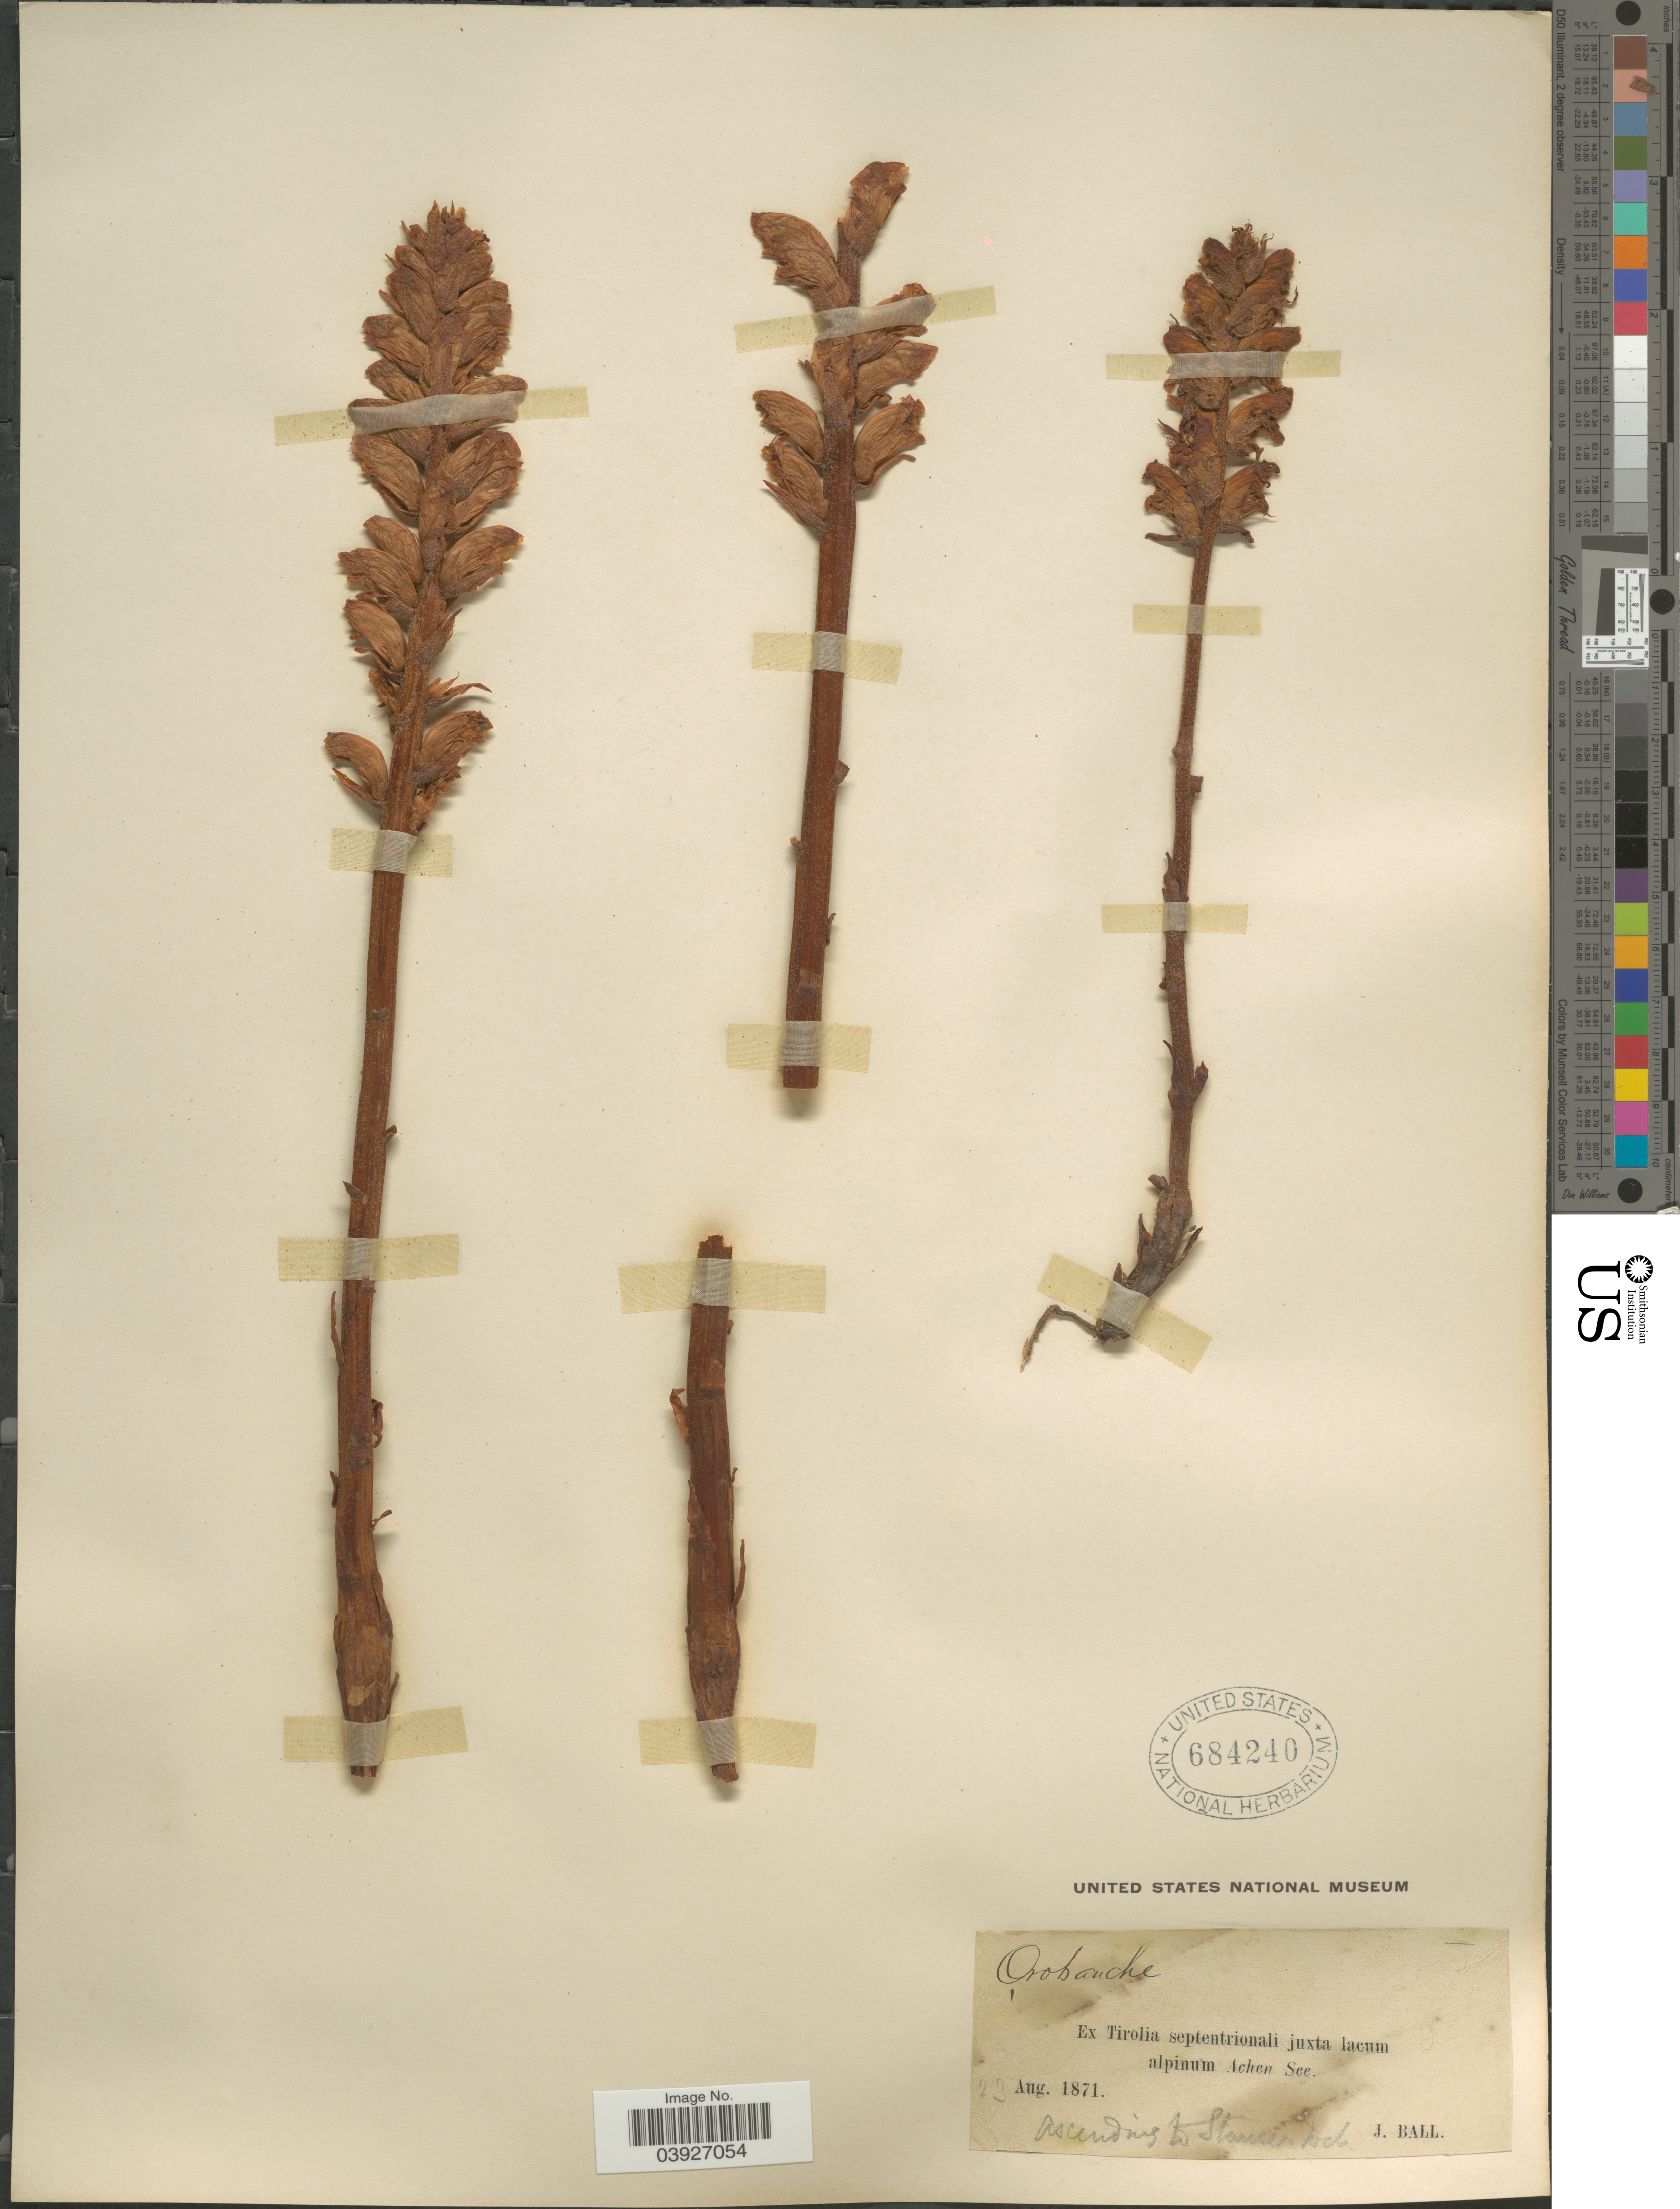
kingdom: Plantae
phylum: Tracheophyta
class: Magnoliopsida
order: Lamiales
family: Orobanchaceae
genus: Orobanche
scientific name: Orobanche sp.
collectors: J. Ball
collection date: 1871-08-23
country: Austria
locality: Ex Tirolia septentrionali juxta lacum alpuinum Achen See. Ascending to Stauer Joch.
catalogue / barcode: US 684240